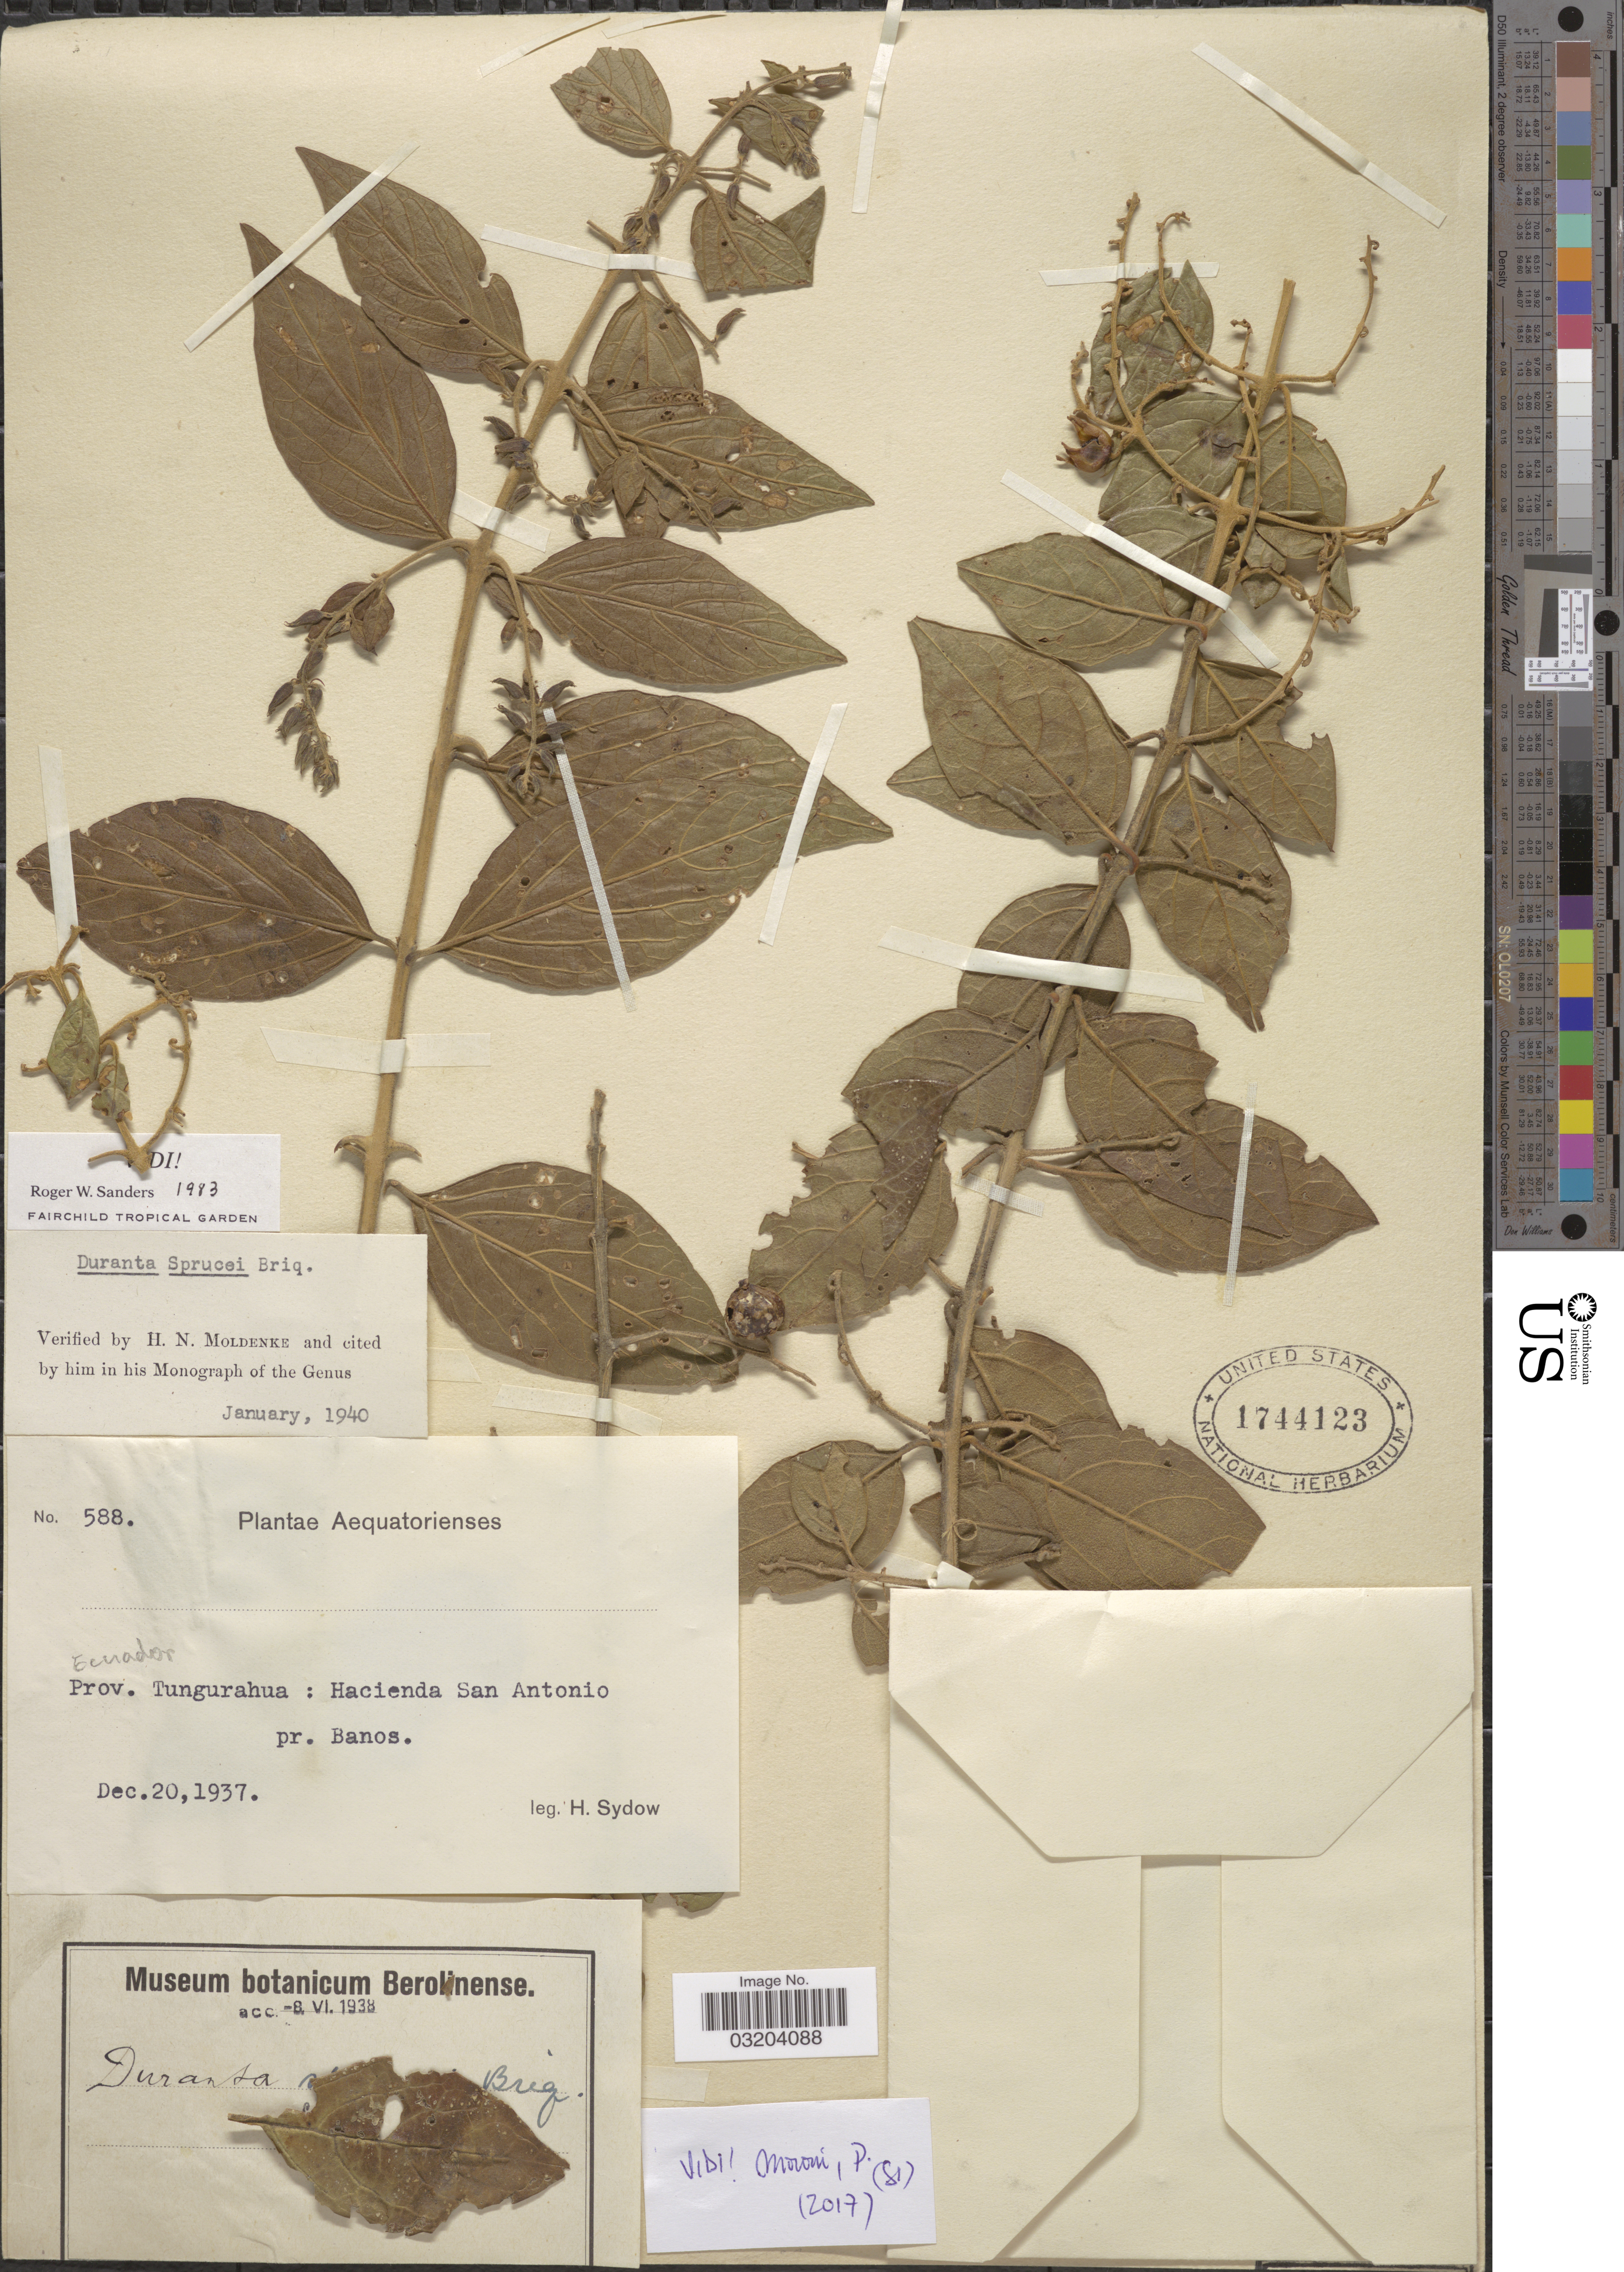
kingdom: Plantae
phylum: Tracheophyta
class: Magnoliopsida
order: Lamiales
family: Verbenaceae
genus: Duranta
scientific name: Duranta sprucei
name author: Briq.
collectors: H. Sydow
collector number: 588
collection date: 1937-12-20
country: Ecuador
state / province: Tungurahua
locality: Hacienda San Antonio pr. Banos.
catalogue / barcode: US 1744123